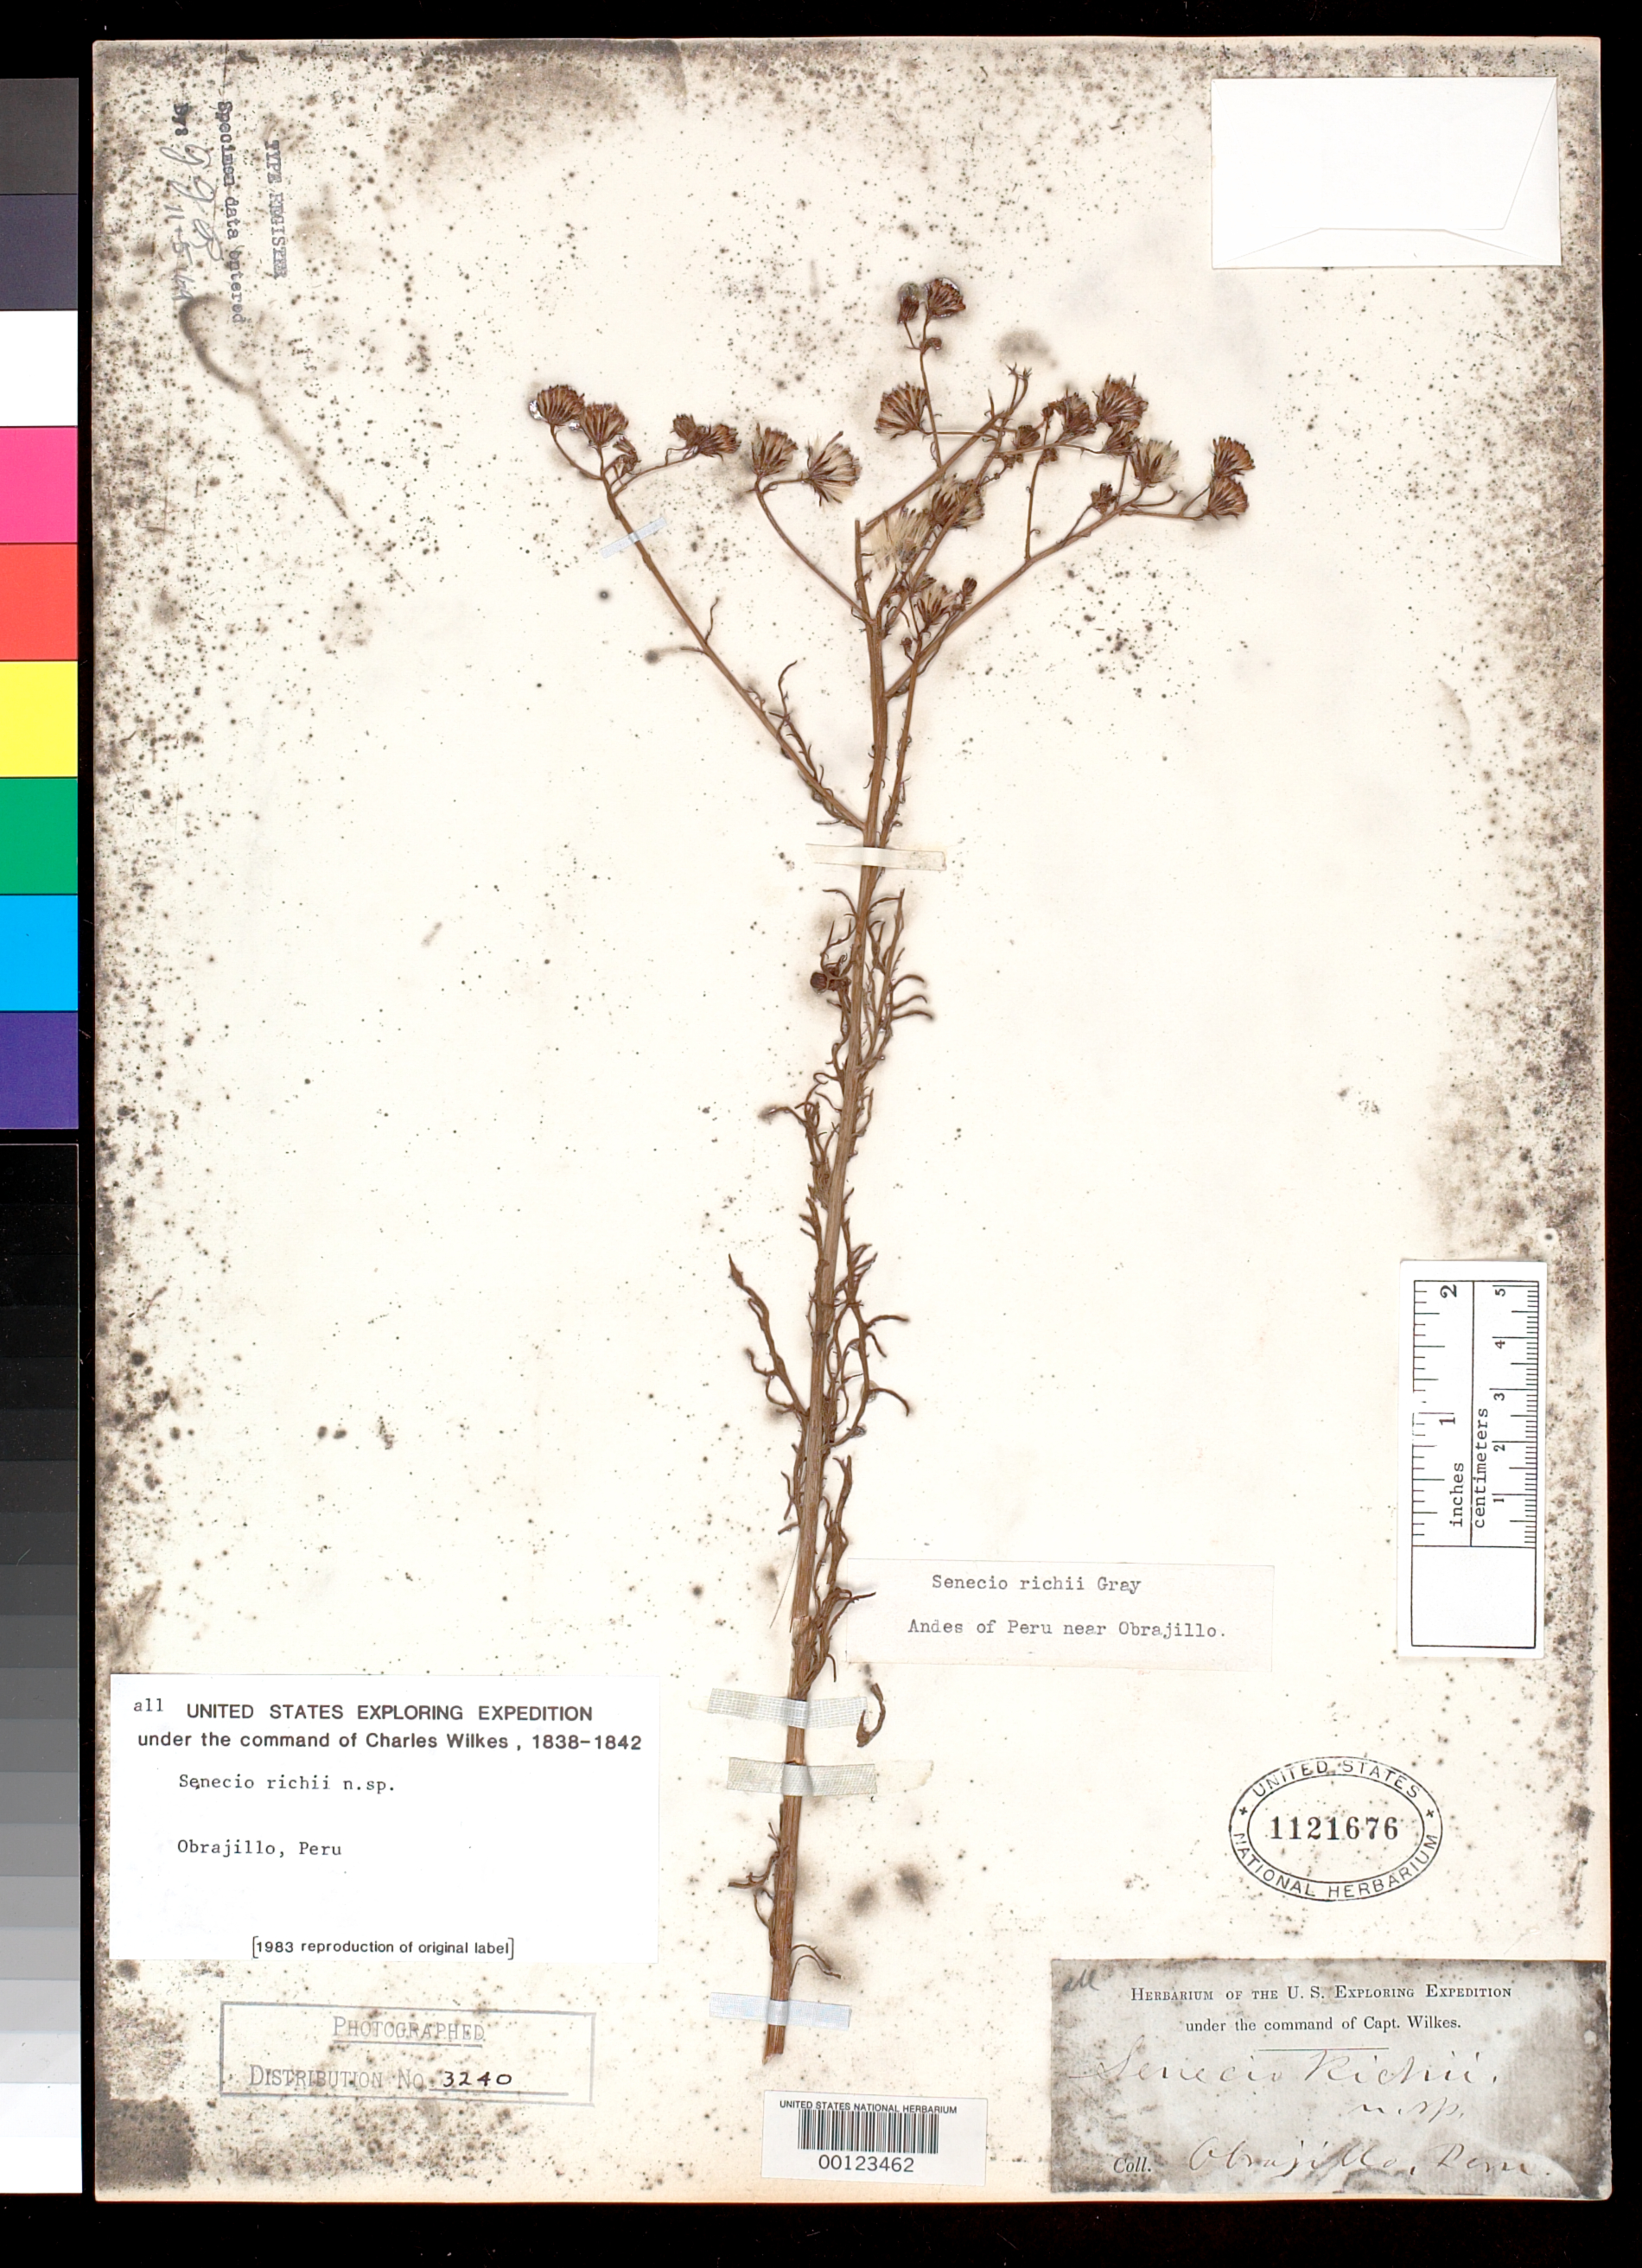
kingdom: Plantae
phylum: Tracheophyta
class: Magnoliopsida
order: Asterales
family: Asteraceae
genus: Senecio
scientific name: Senecio richii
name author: A. Gray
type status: Holotype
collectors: Wilkes Explor. Exped.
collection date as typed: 1838 to -- --- 1842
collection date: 1838/1842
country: Peru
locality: Obrajillo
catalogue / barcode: US 1121676